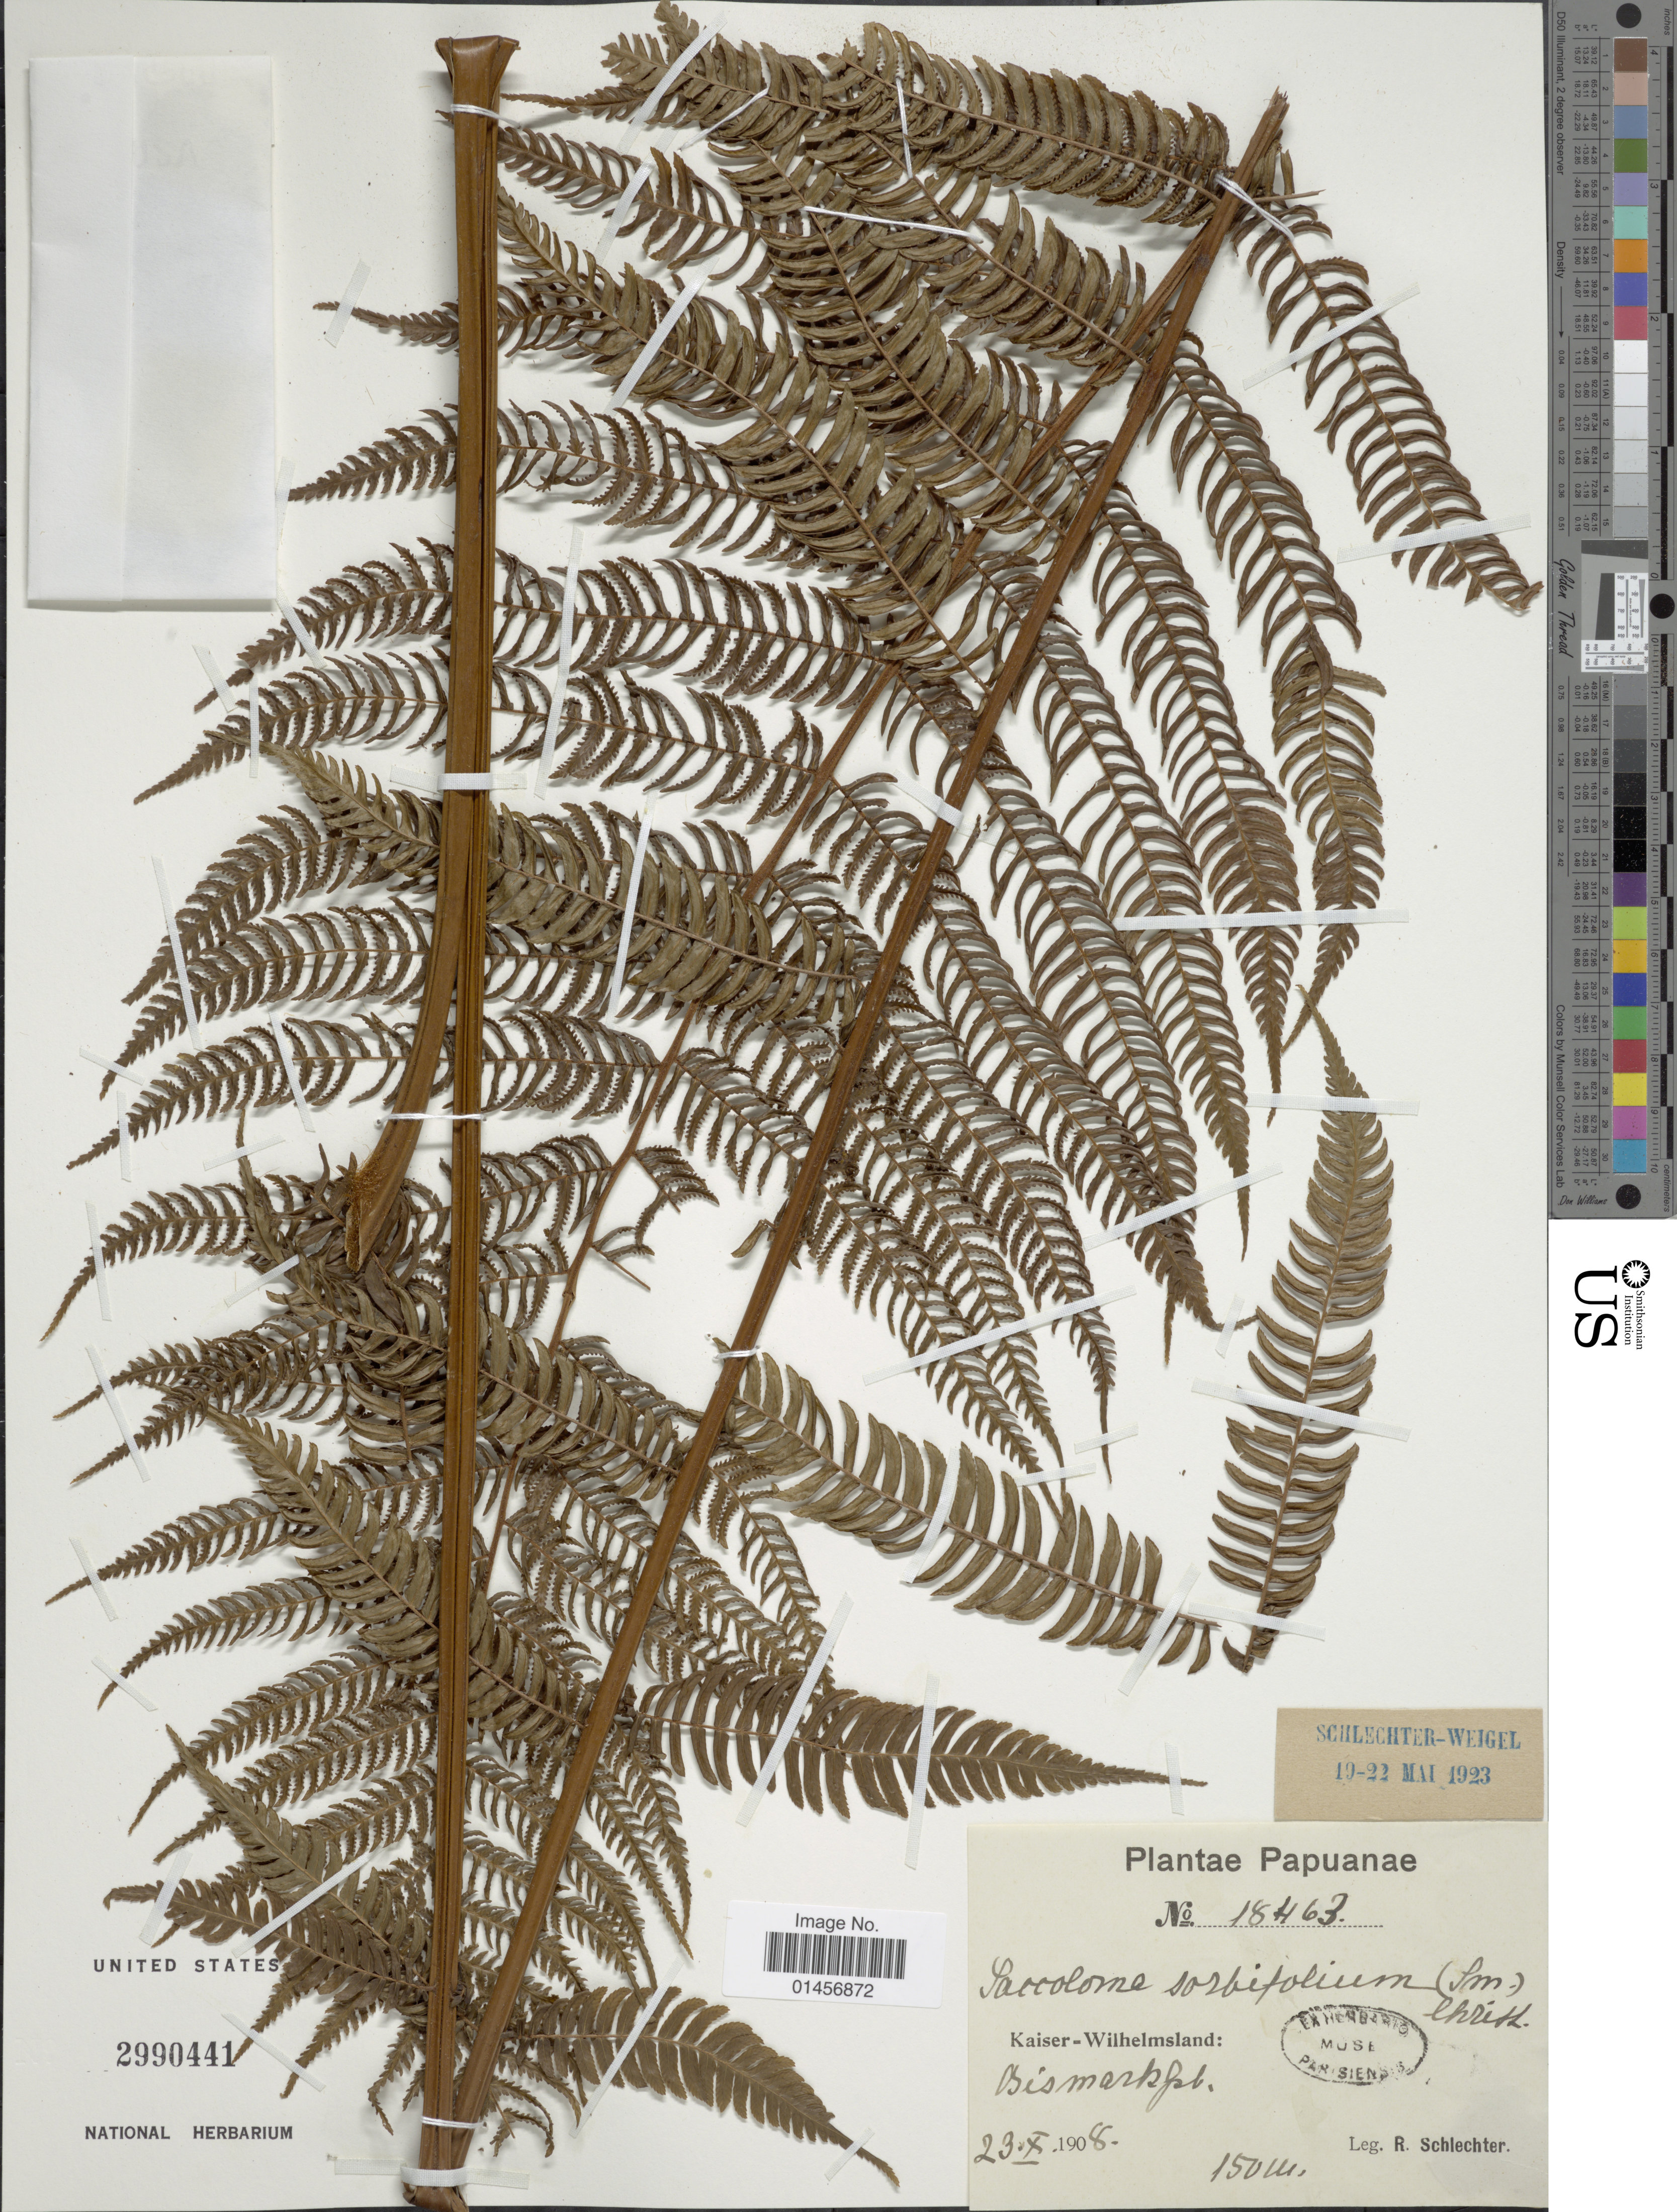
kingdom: Plantae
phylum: Tracheophyta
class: Polypodiopsida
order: Polypodiales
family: Cystodiaceae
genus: Cystodium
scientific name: Cystodium sorbifolium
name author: (J. Sm.) J. Sm.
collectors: F. R. R. Schlechter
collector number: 18463 *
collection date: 1908-10-23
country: Papua New Guinea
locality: Papuanae, Kaiser-Wilhelmsland, Bismarck Mts.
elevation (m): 150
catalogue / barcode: US 2990441